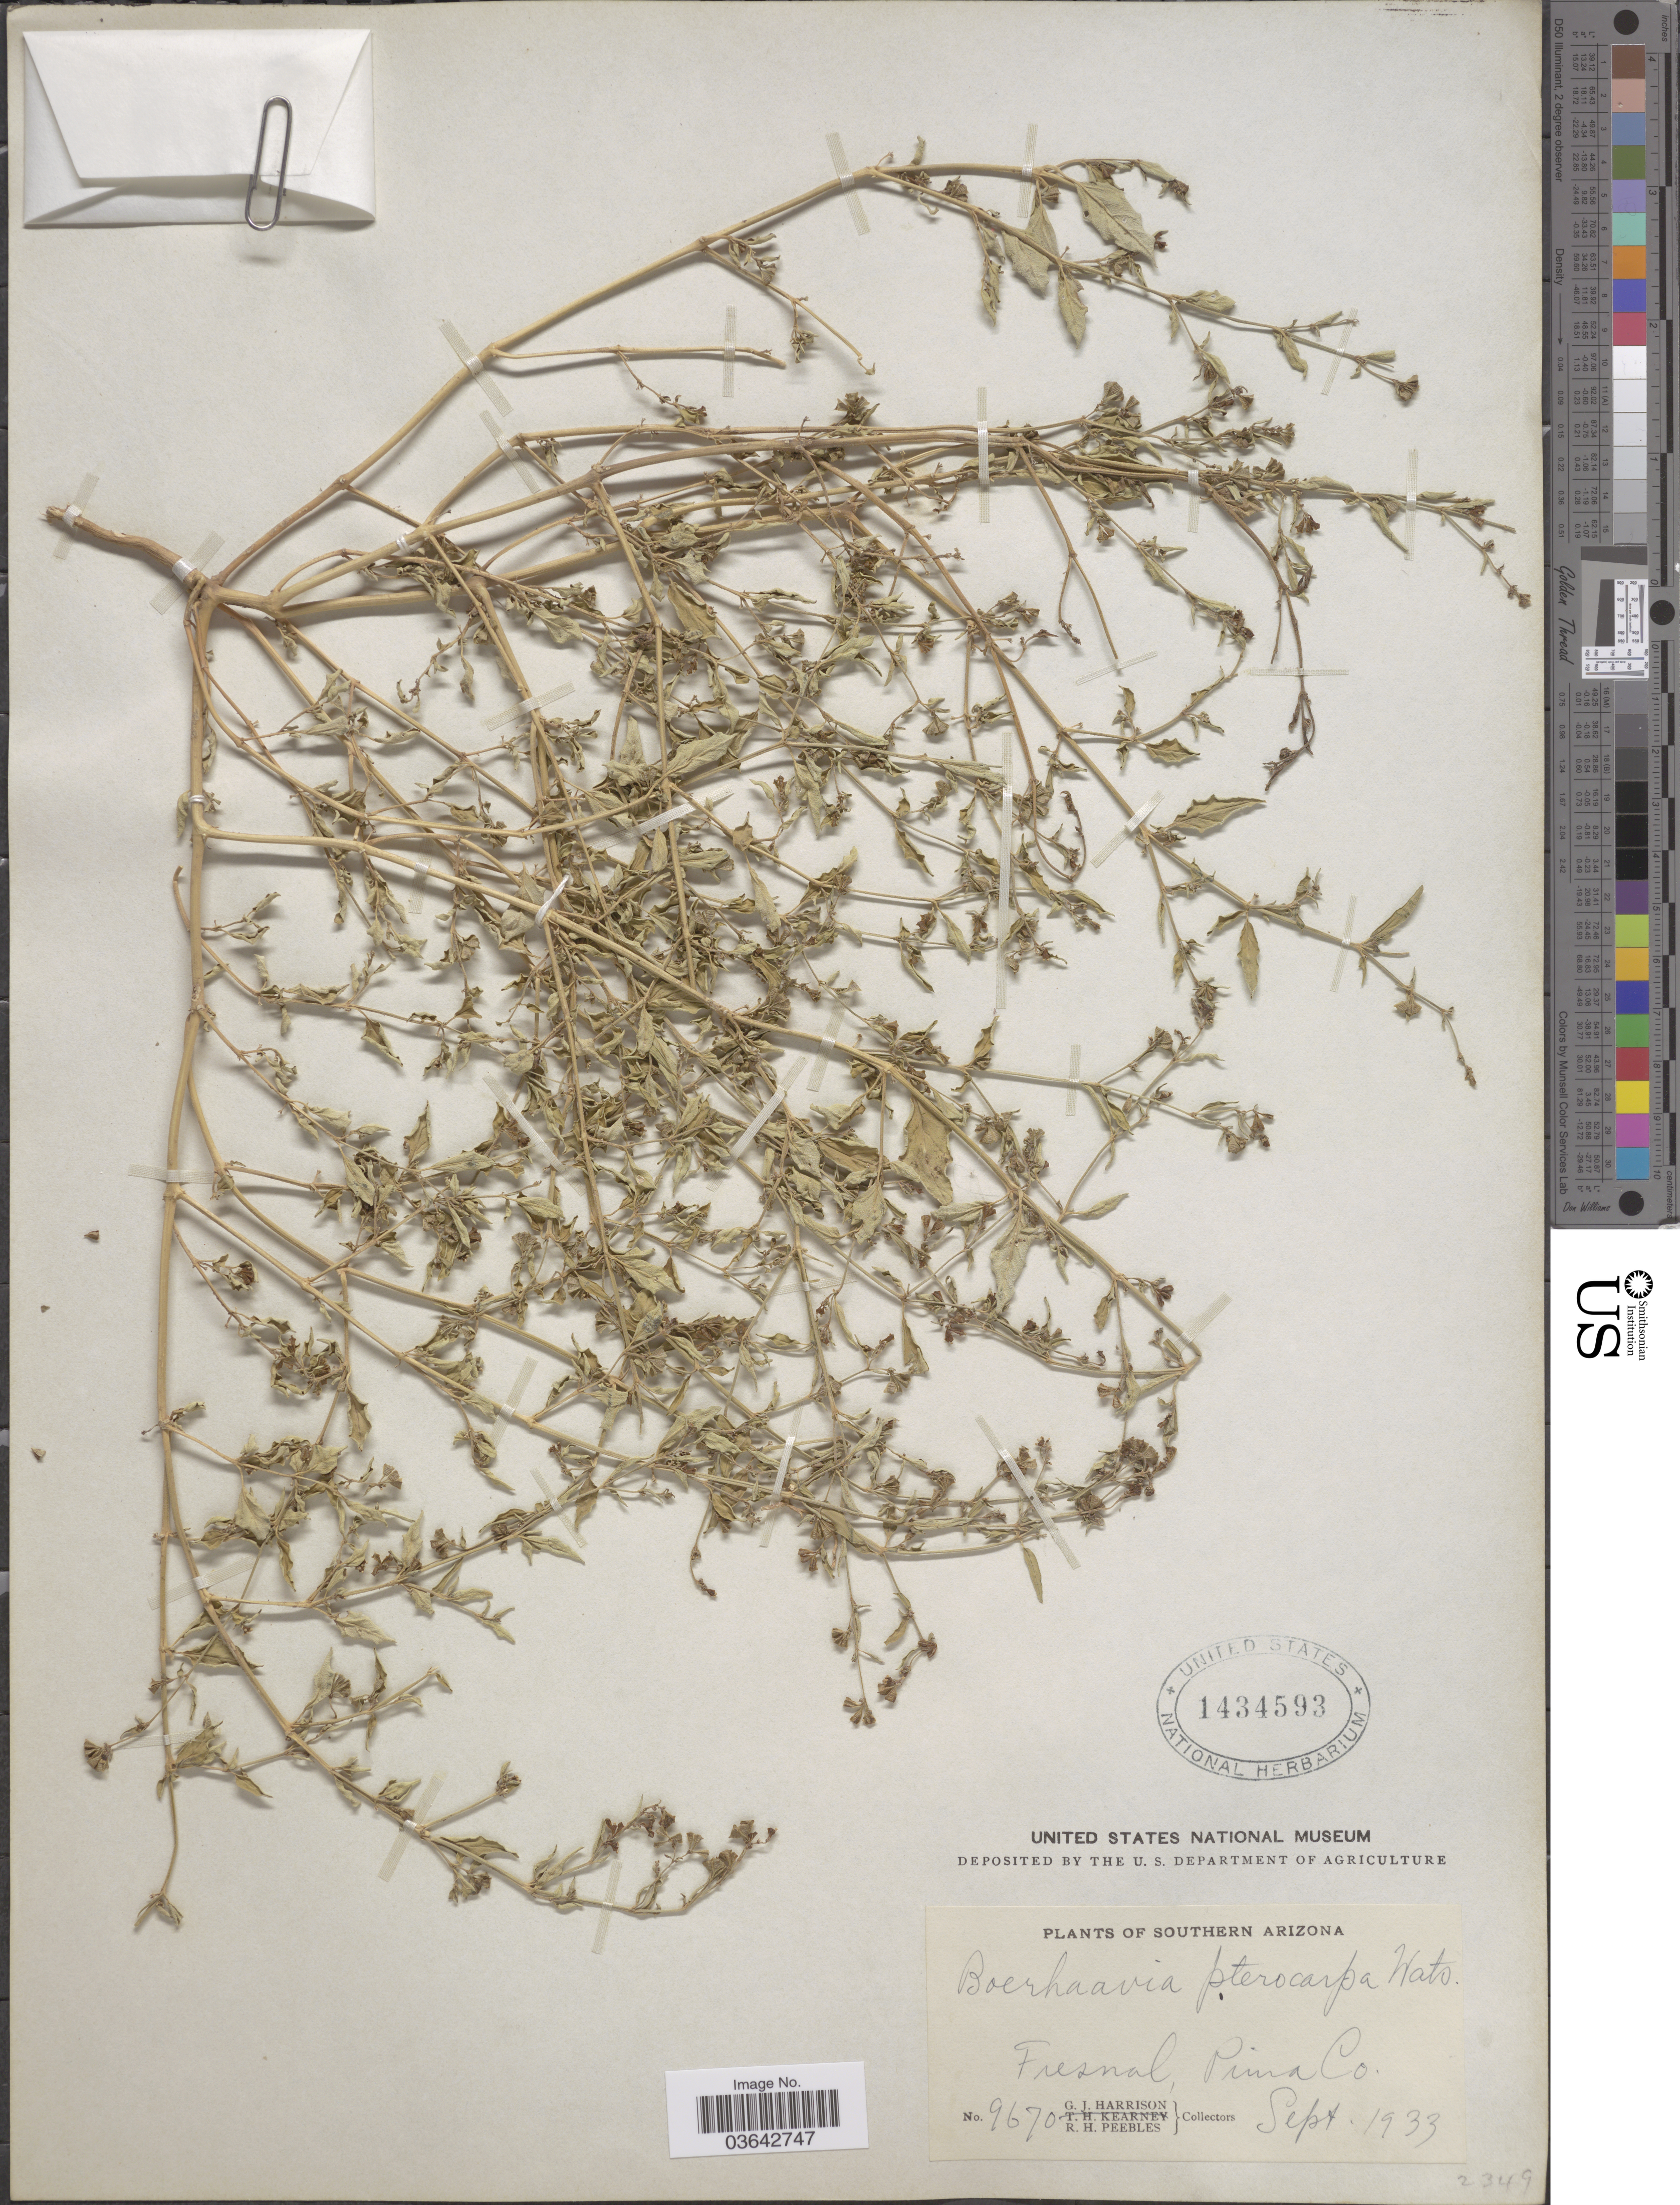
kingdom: Plantae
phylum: Tracheophyta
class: Magnoliopsida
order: Caryophyllales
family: Nyctaginaceae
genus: Boerhavia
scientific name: Boerhavia pterocarpa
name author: S. Watson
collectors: G. J. Harrison & R. H. Peebles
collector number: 9670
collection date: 1933-09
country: United States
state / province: Arizona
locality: Southern Arizona. Fresnal, Pima Co.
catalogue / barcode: US 1434593